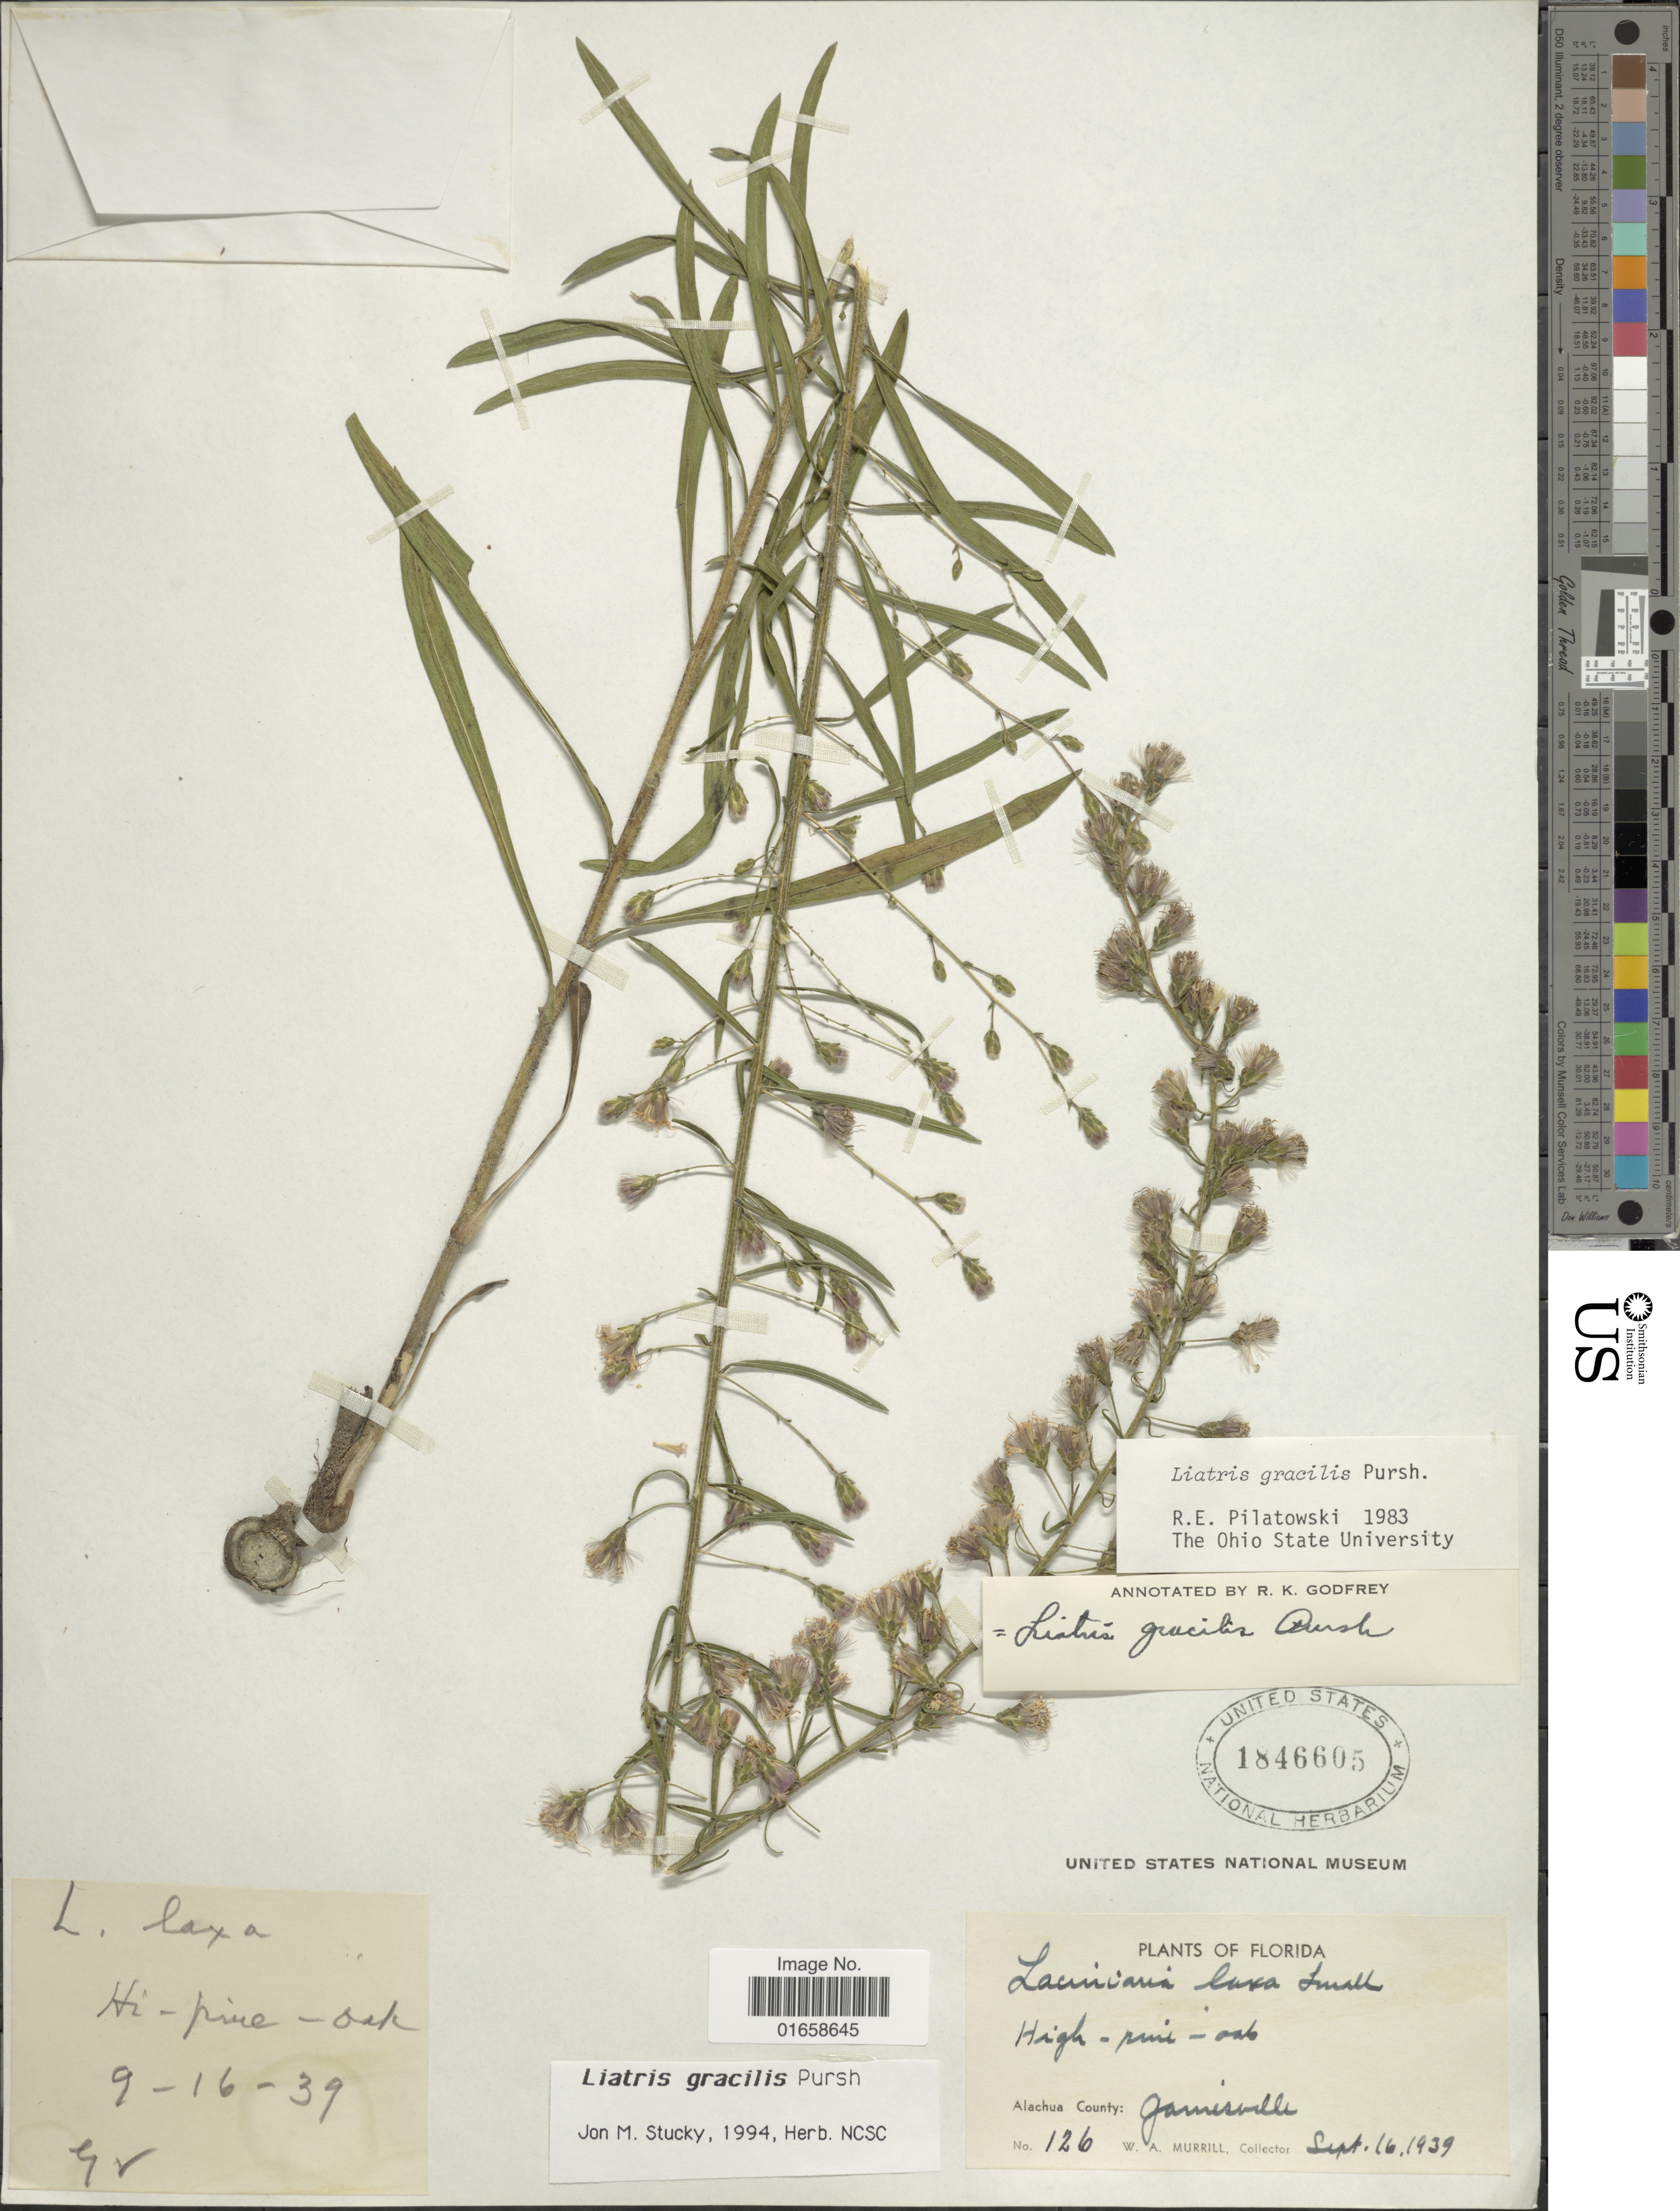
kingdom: Plantae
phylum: Tracheophyta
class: Magnoliopsida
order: Asterales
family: Asteraceae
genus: Liatris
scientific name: Liatris gracilis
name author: Pursh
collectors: W. A. Murrill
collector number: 126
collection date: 1939-09-16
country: United States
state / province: Florida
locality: Alachua County, Gainesville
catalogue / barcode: US 1846605